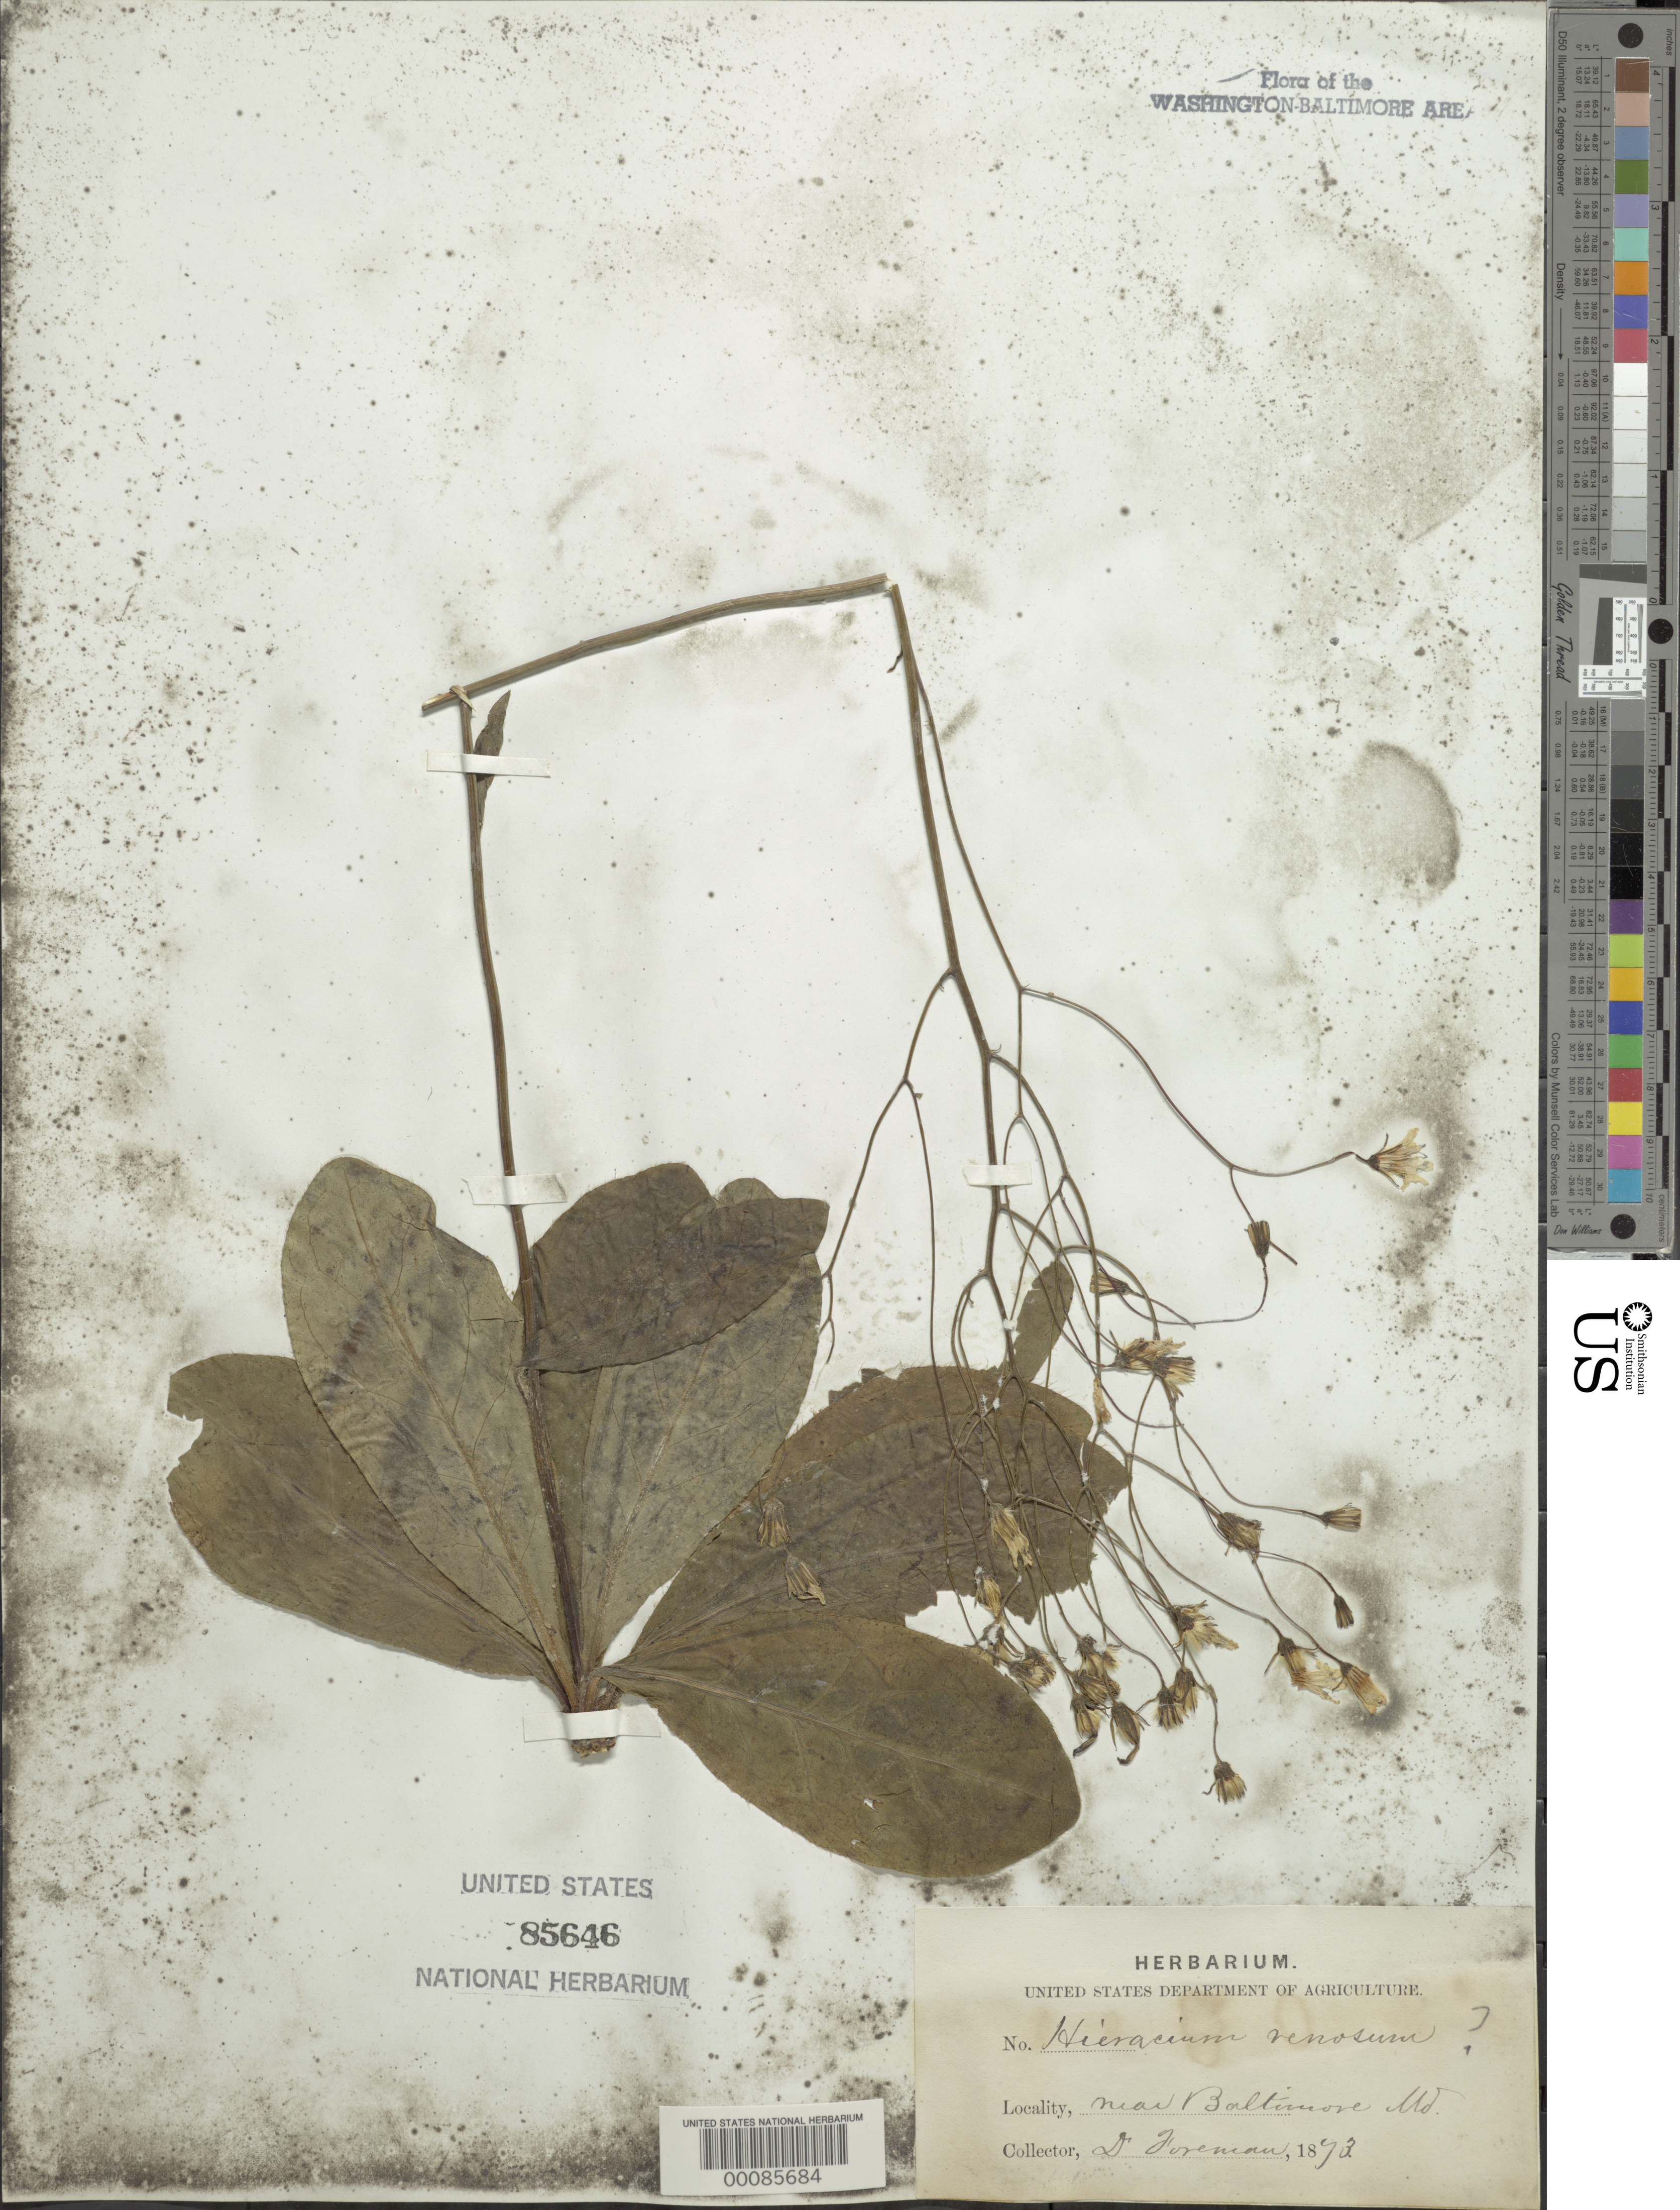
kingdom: Plantae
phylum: Tracheophyta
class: Magnoliopsida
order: Asterales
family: Asteraceae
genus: Hieracium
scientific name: Hieracium venosum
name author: L.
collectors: D. Foreman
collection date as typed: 1873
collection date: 1873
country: United States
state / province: Maryland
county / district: City of Baltimore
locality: Baltimore vicinity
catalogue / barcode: US 85646